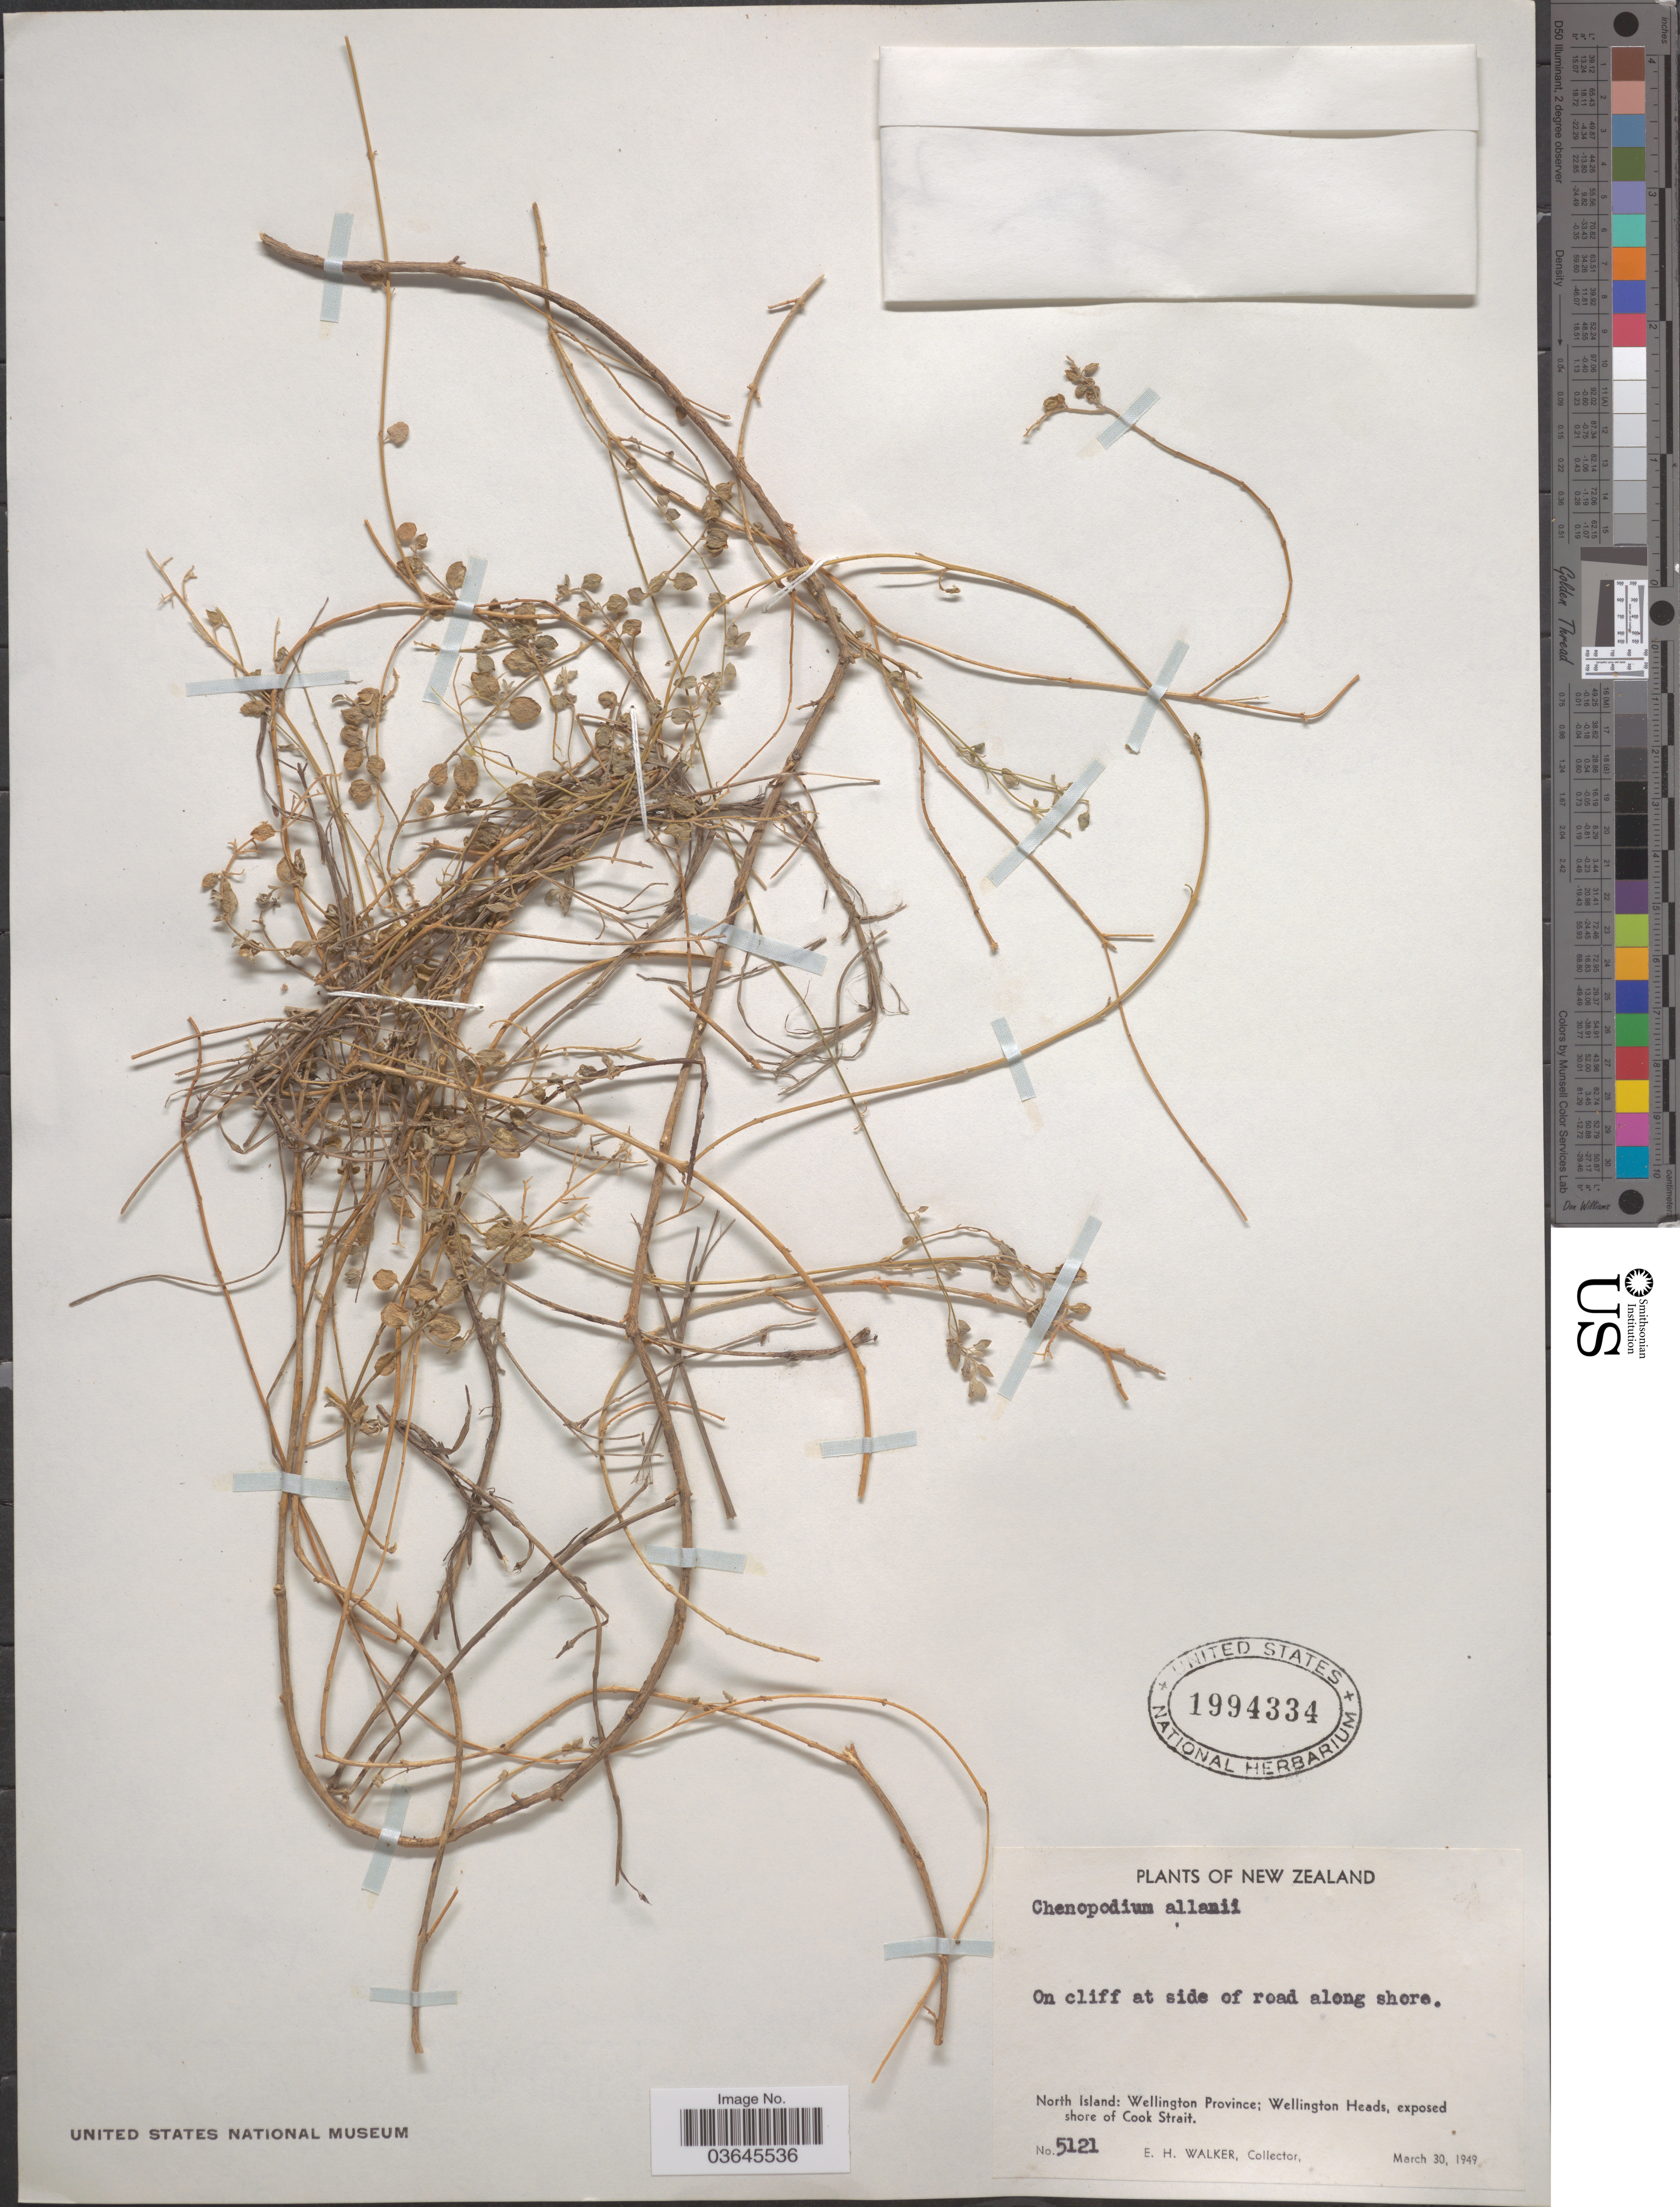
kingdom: Plantae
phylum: Tracheophyta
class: Magnoliopsida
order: Caryophyllales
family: Amaranthaceae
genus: Chenopodium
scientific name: Chenopodium allanii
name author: Aellen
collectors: E. H. Walker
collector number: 5121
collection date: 1949-03-30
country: New Zealand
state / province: Wellington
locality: On cliff at side of road along shore. North Island: Wellington Heads, exposed shore of Cook Strait.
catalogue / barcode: US 1994334